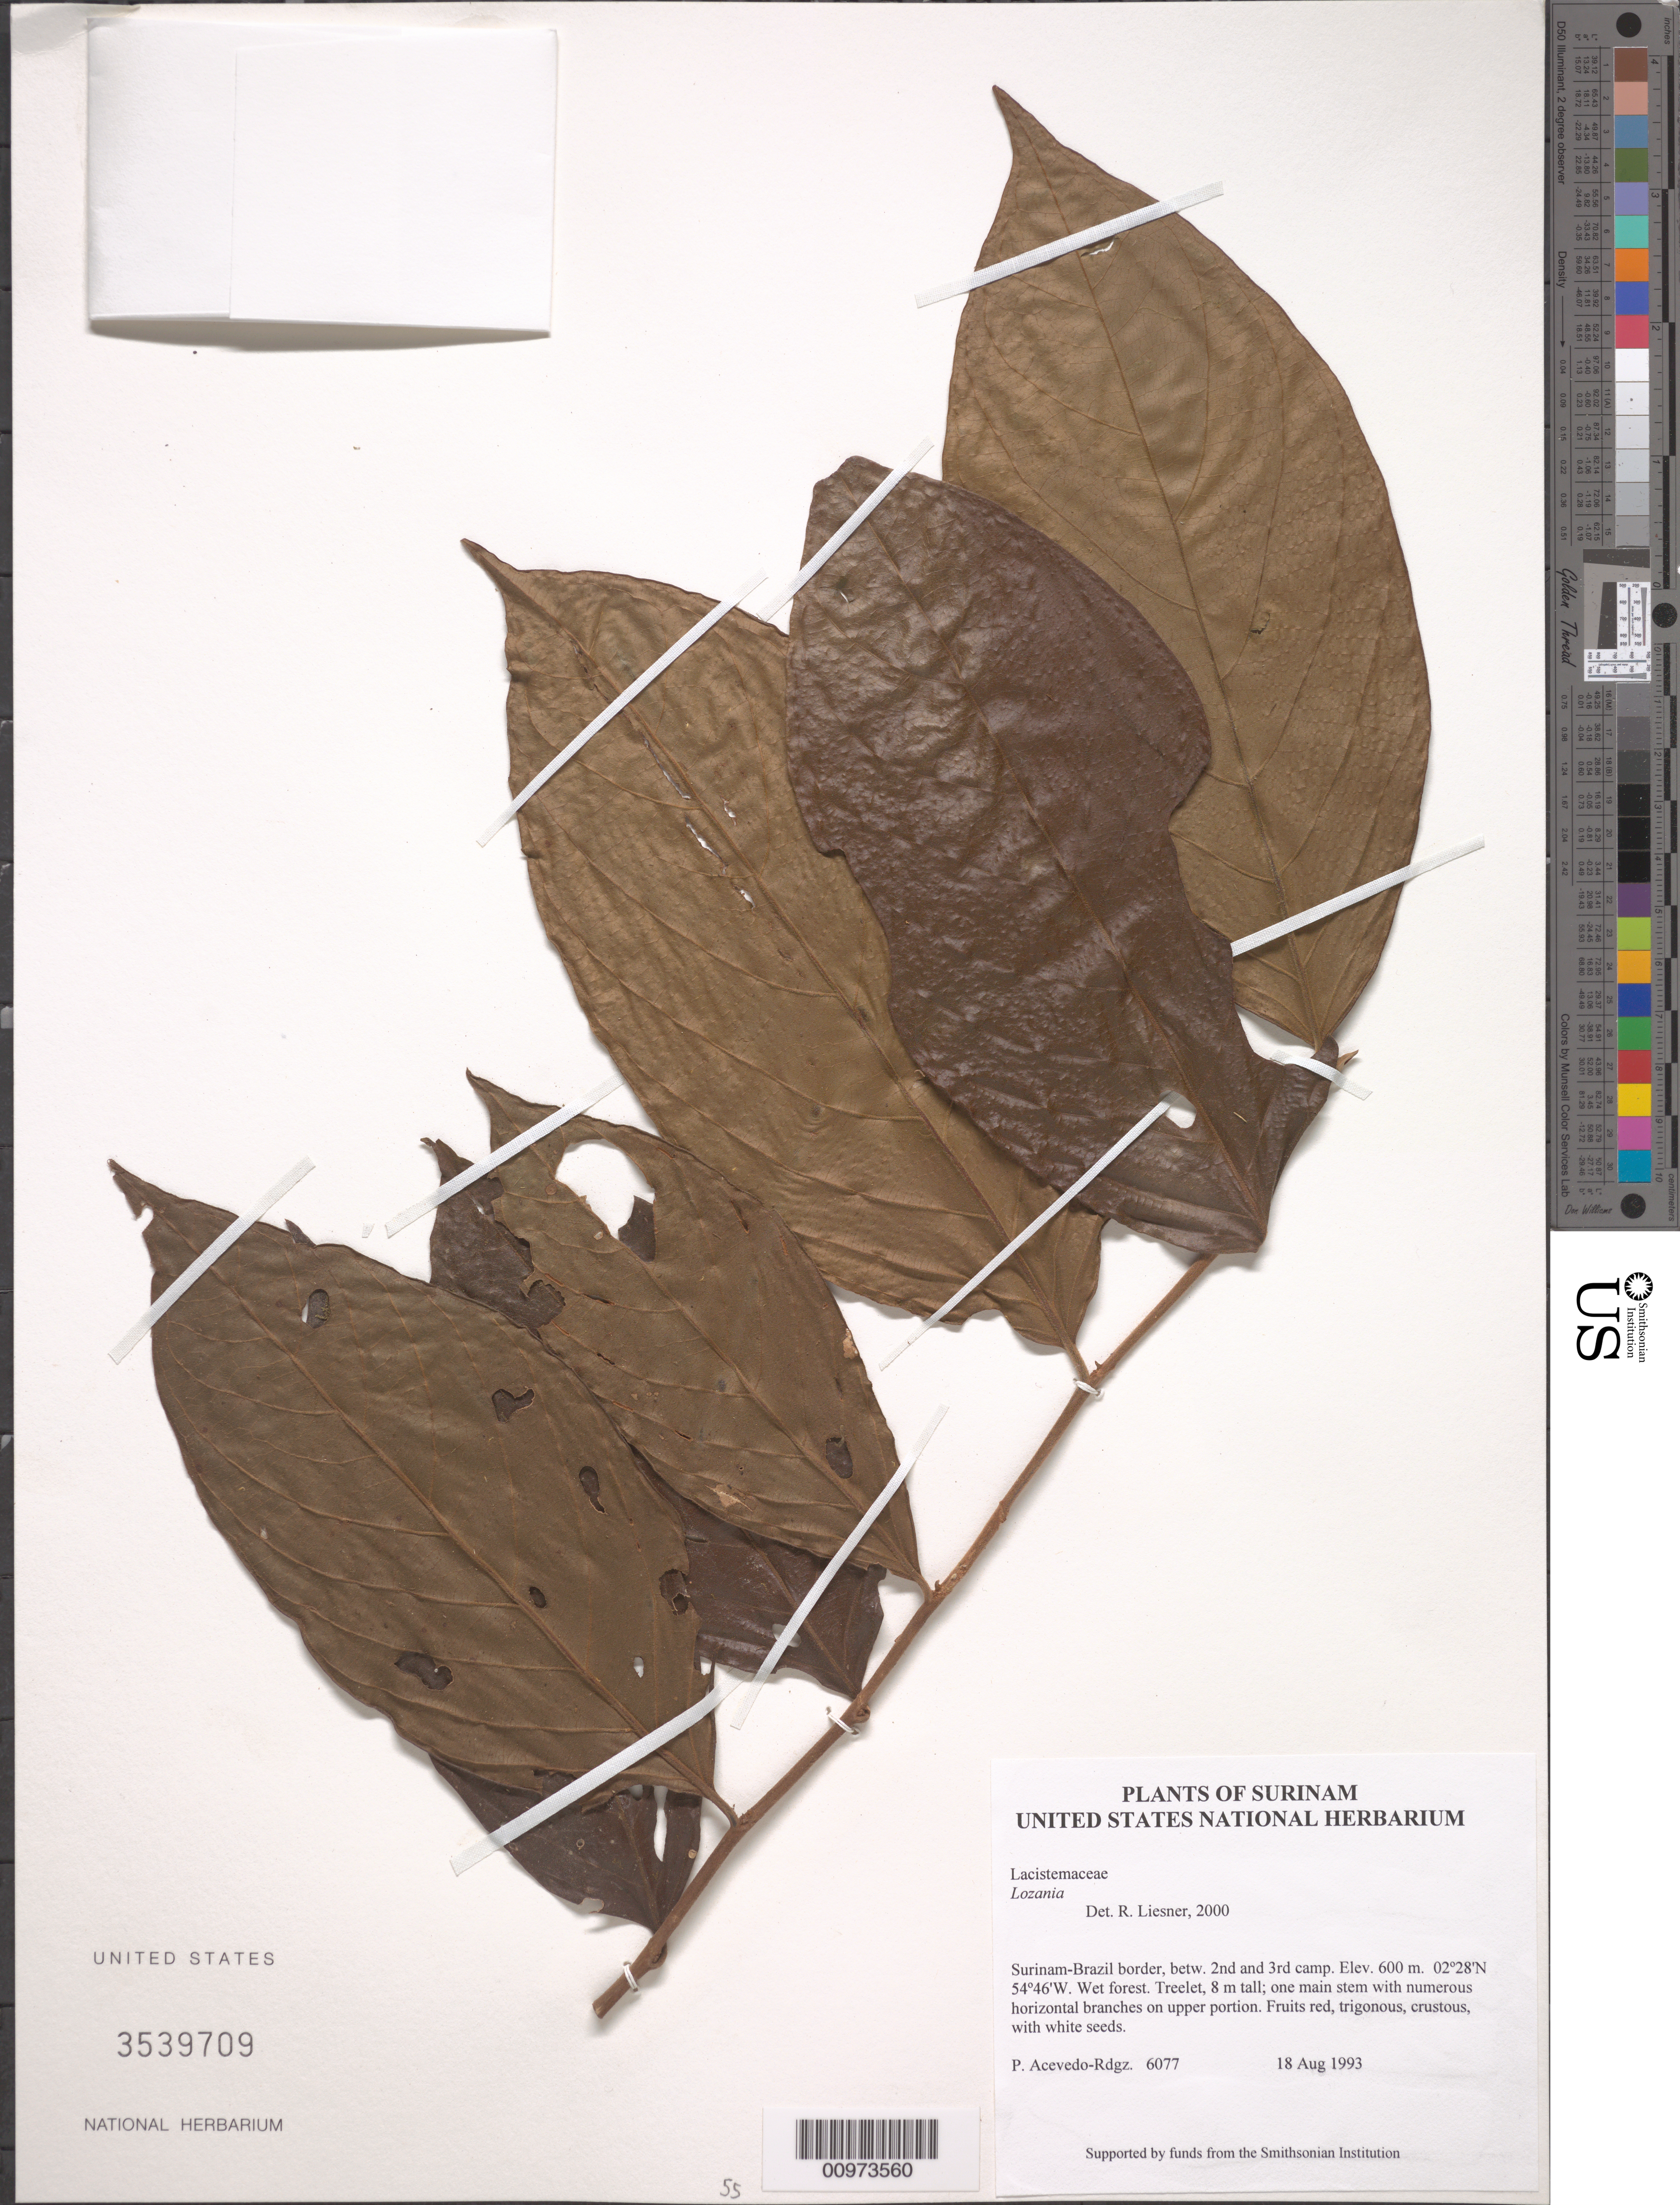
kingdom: Plantae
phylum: Tracheophyta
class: Magnoliopsida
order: Malpighiales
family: Lacistemataceae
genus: Lozania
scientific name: Lozania sp.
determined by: Liesner, R. L.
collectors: P. Acevedo-Rodr.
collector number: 6077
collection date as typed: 18 Aug 1993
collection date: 1993-08-18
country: Suriname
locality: Surinam-Brazil border, betw. 2nd and 3rd camp.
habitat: Wet forest.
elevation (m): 600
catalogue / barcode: US 3539709